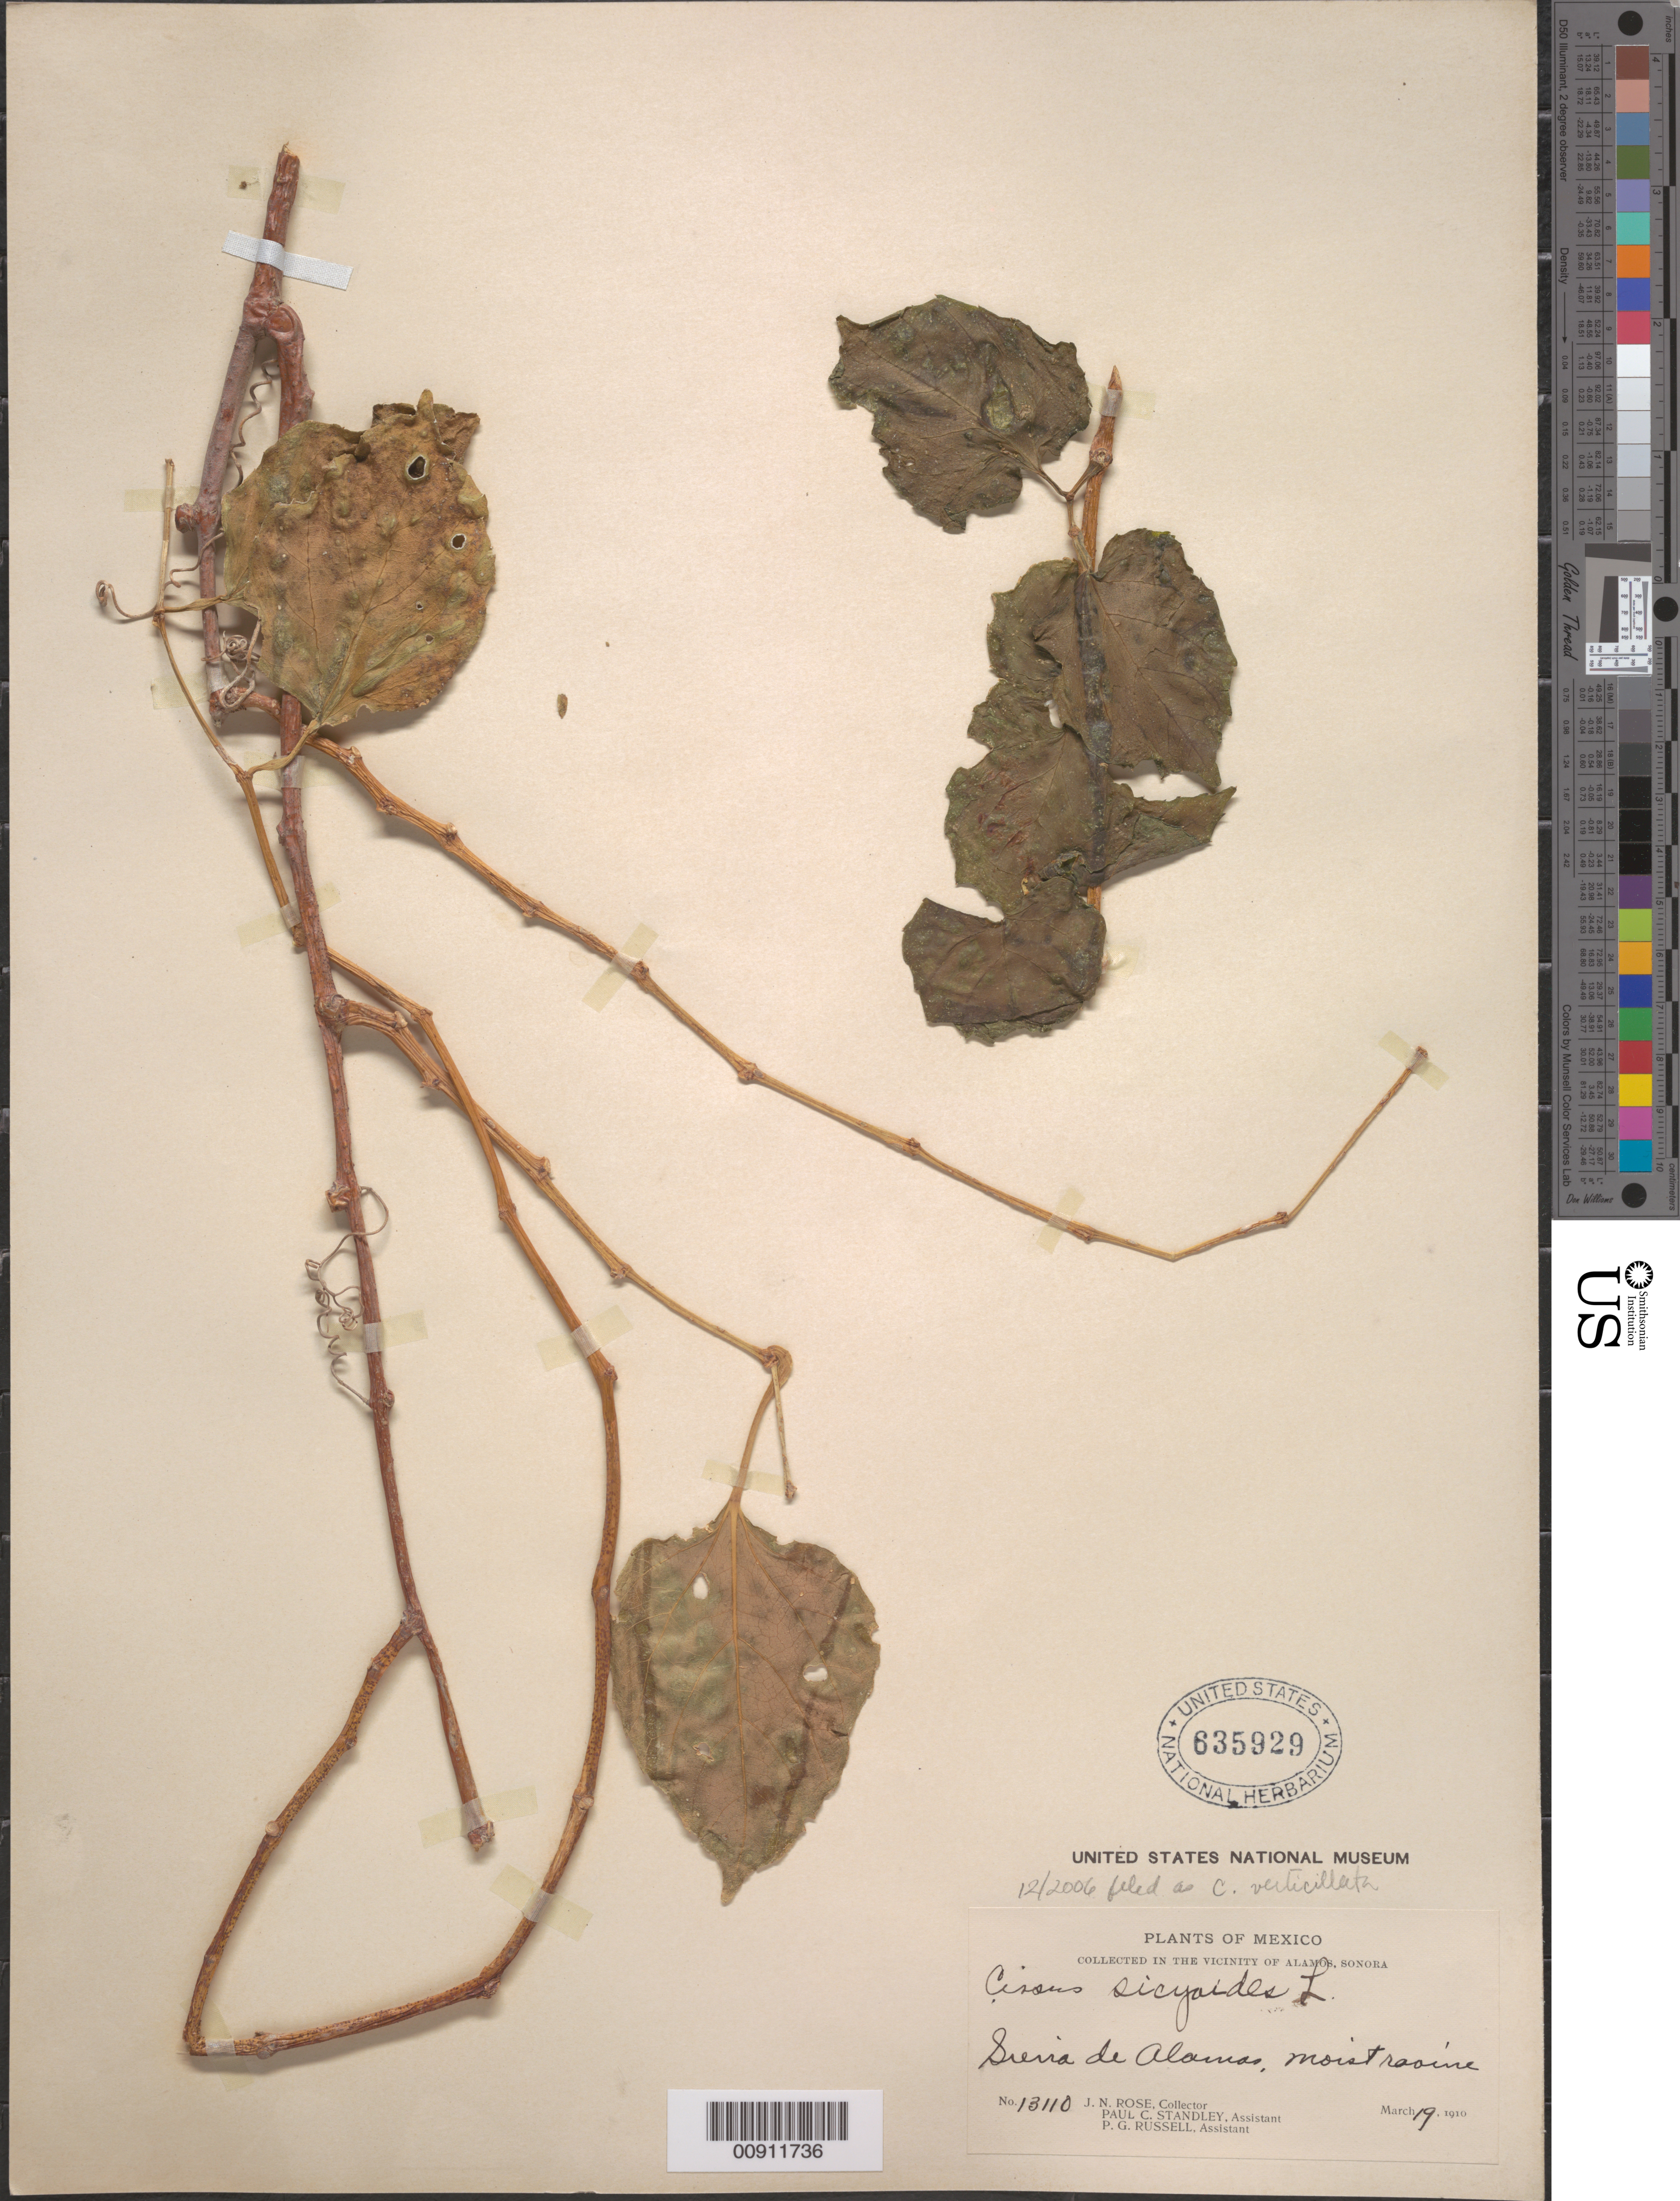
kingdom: Plantae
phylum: Tracheophyta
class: Magnoliopsida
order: Vitales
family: Vitaceae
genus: Cissus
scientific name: Cissus verticillata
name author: (L.) Nicolson & C.E. Jarvis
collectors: J. N. Rose, P. C. Standley & P. G. Russell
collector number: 13110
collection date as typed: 19 Mar 1910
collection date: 1910-03-19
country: Mexico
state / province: Sonora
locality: Sierra de Alamos. Vicinity of Alamos, Sonora.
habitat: Moist ravine.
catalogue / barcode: US 635929